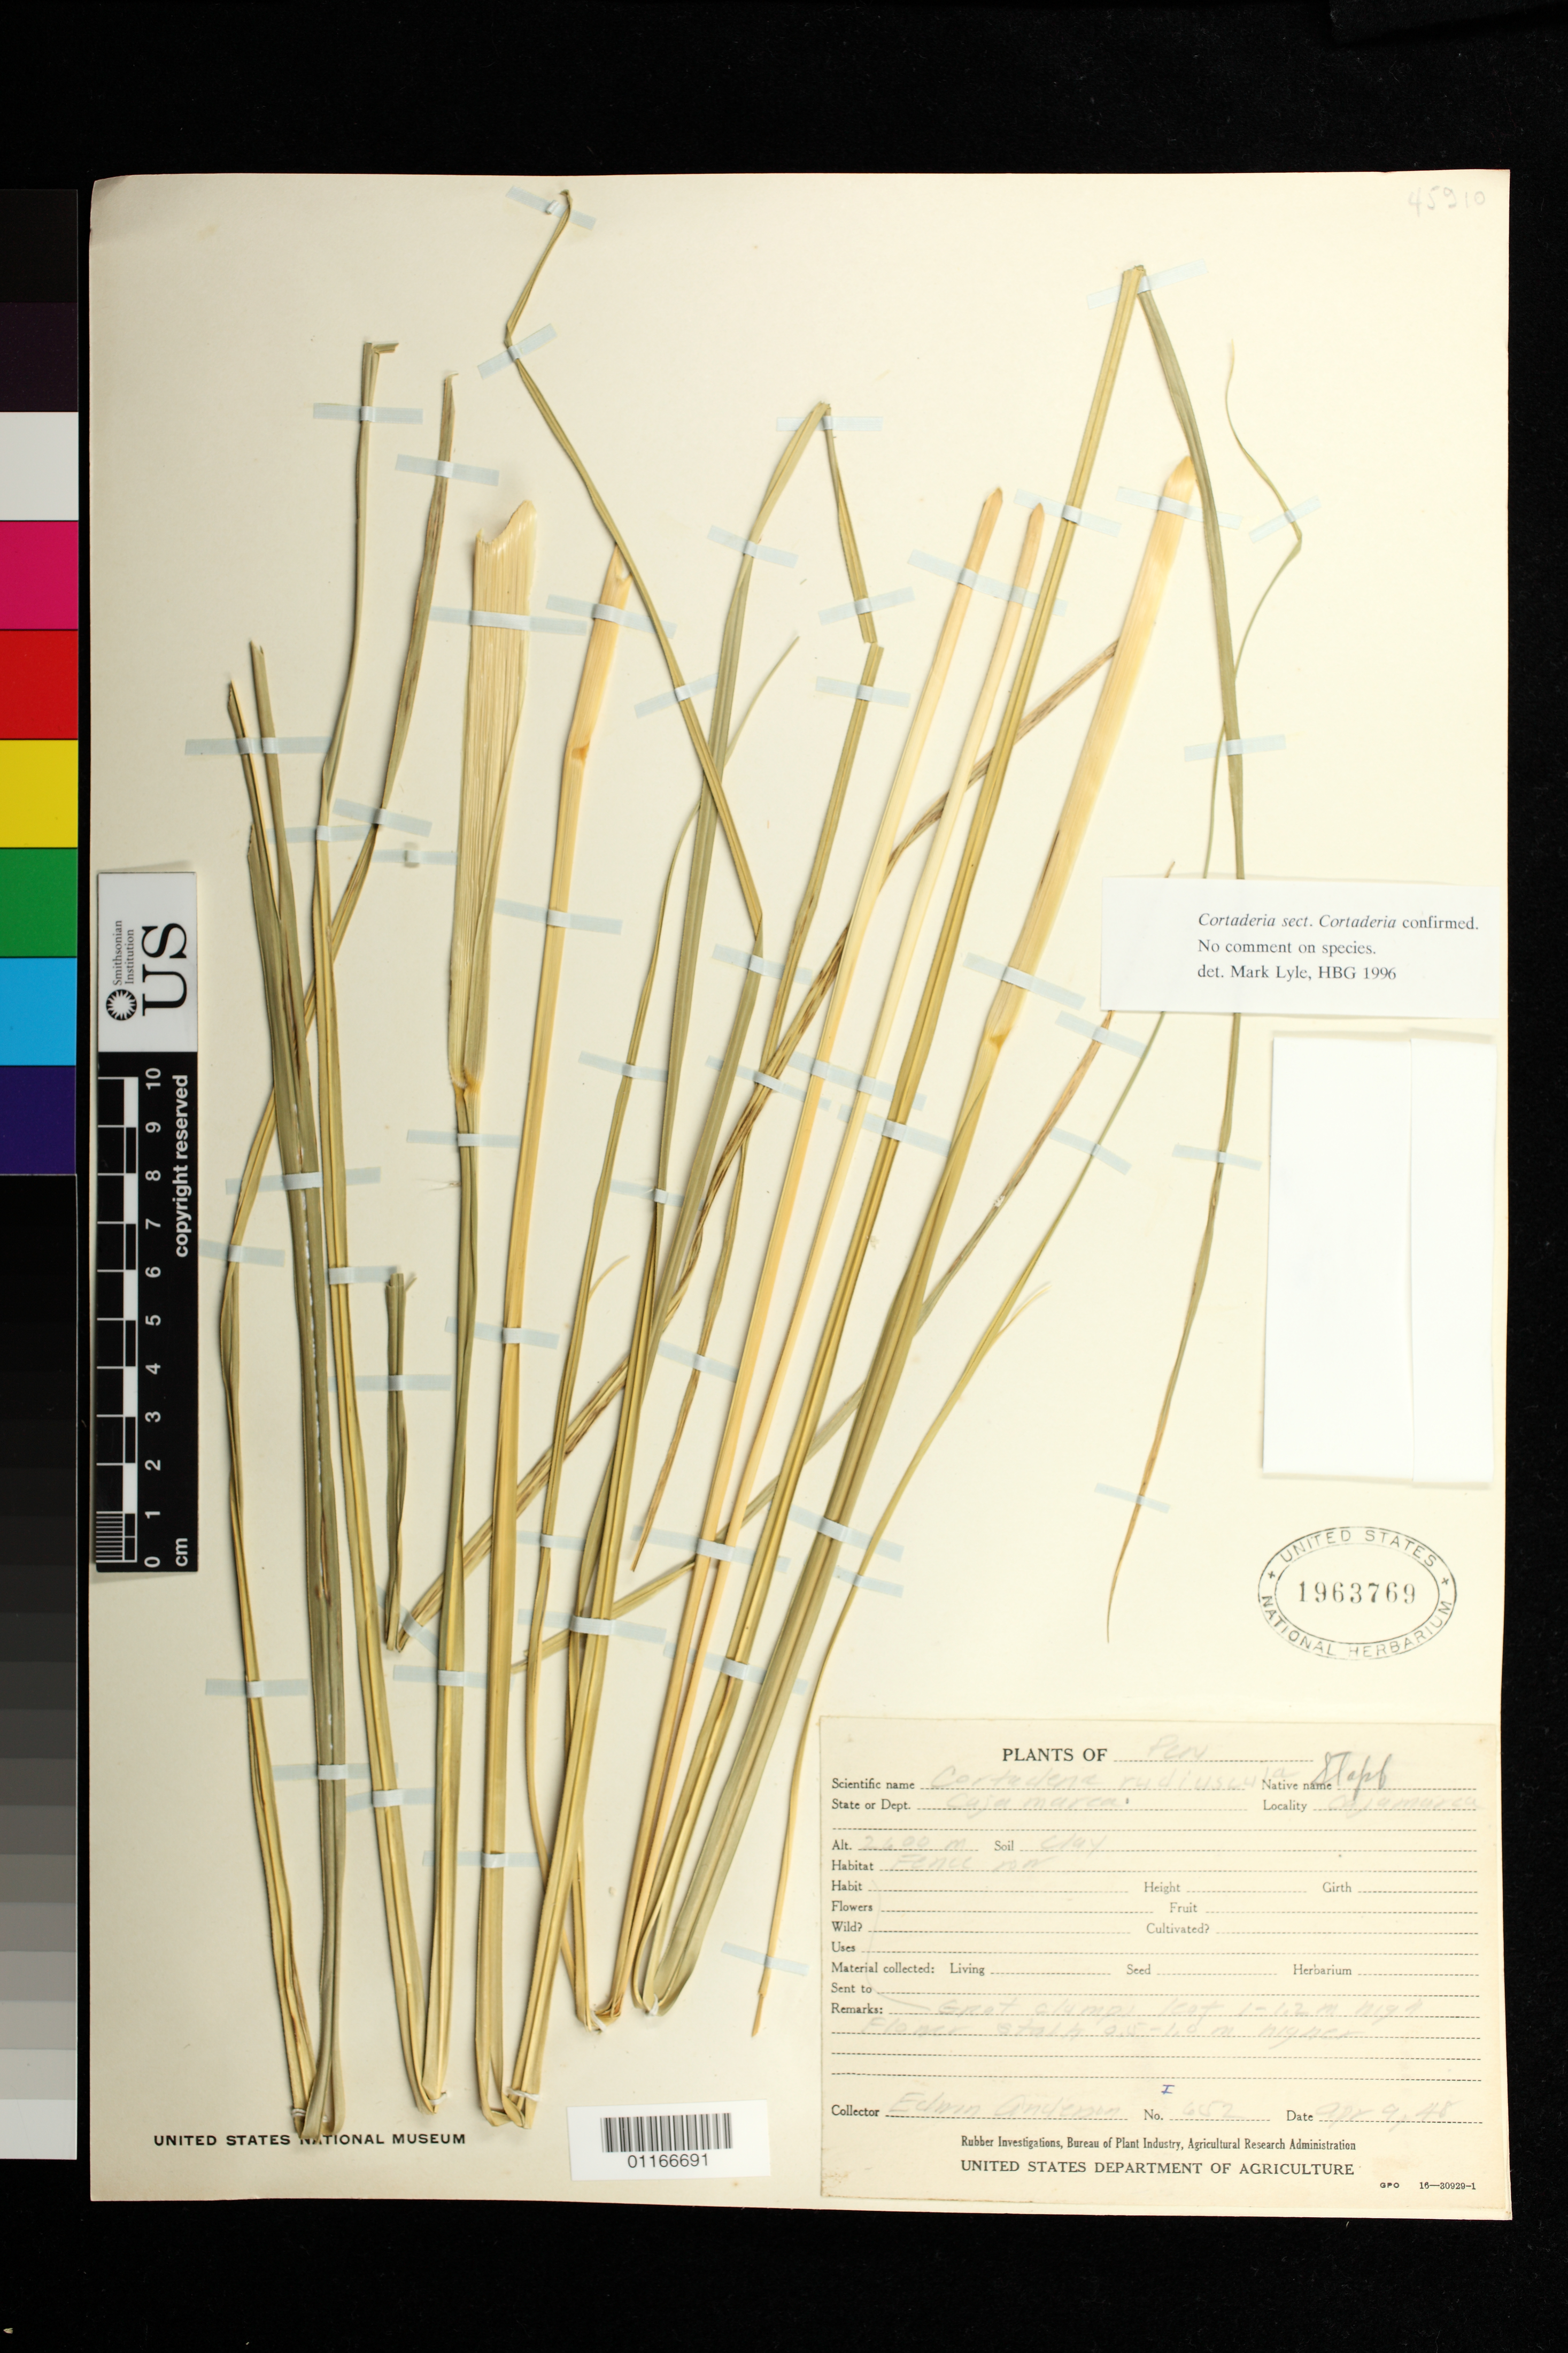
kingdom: Plantae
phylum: Tracheophyta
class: Liliopsida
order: Poales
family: Poaceae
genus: Cortaderia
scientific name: Cortaderia sect. Cortaderia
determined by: Lyle, M.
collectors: E. Anderson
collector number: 652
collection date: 1948-04-09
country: Peru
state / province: Cajamarca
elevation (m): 2600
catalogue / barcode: US 1963769